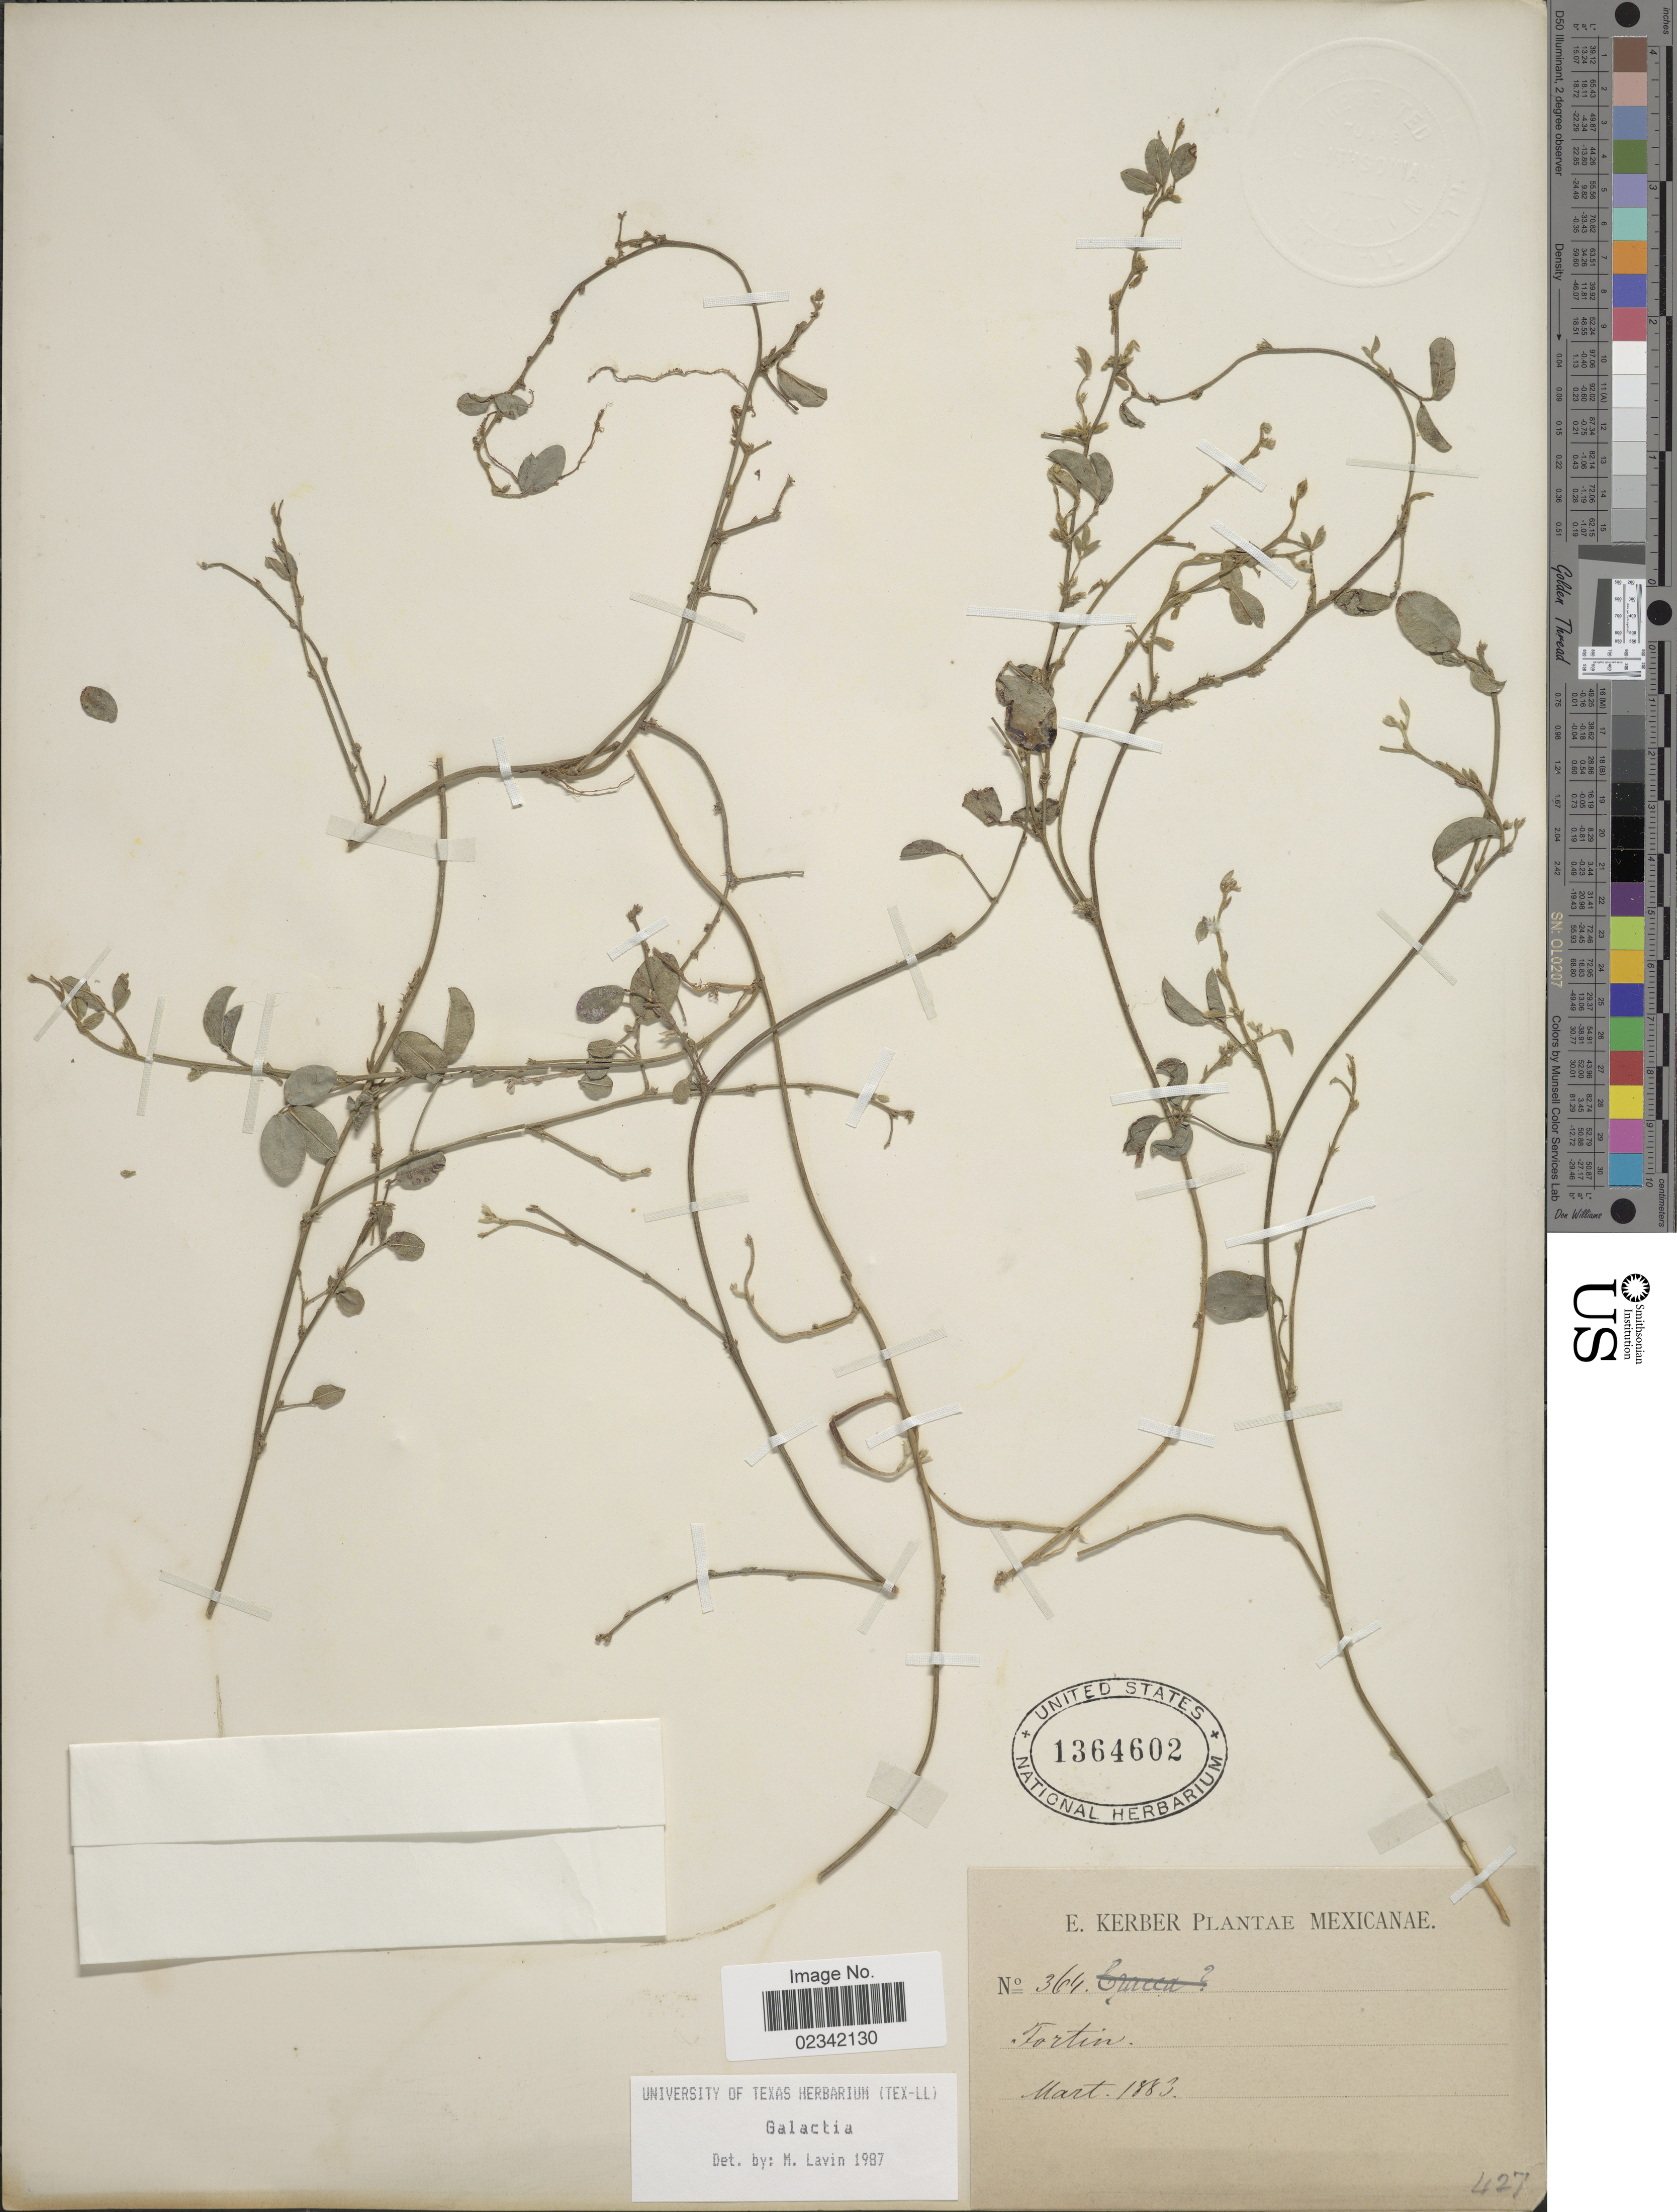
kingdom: Plantae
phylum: Tracheophyta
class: Magnoliopsida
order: Fabales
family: Fabaceae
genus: Galactia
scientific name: Galactia sp.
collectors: E. Kerber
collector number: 364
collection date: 1883-03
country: Mexico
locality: Fortin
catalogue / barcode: US 1364602